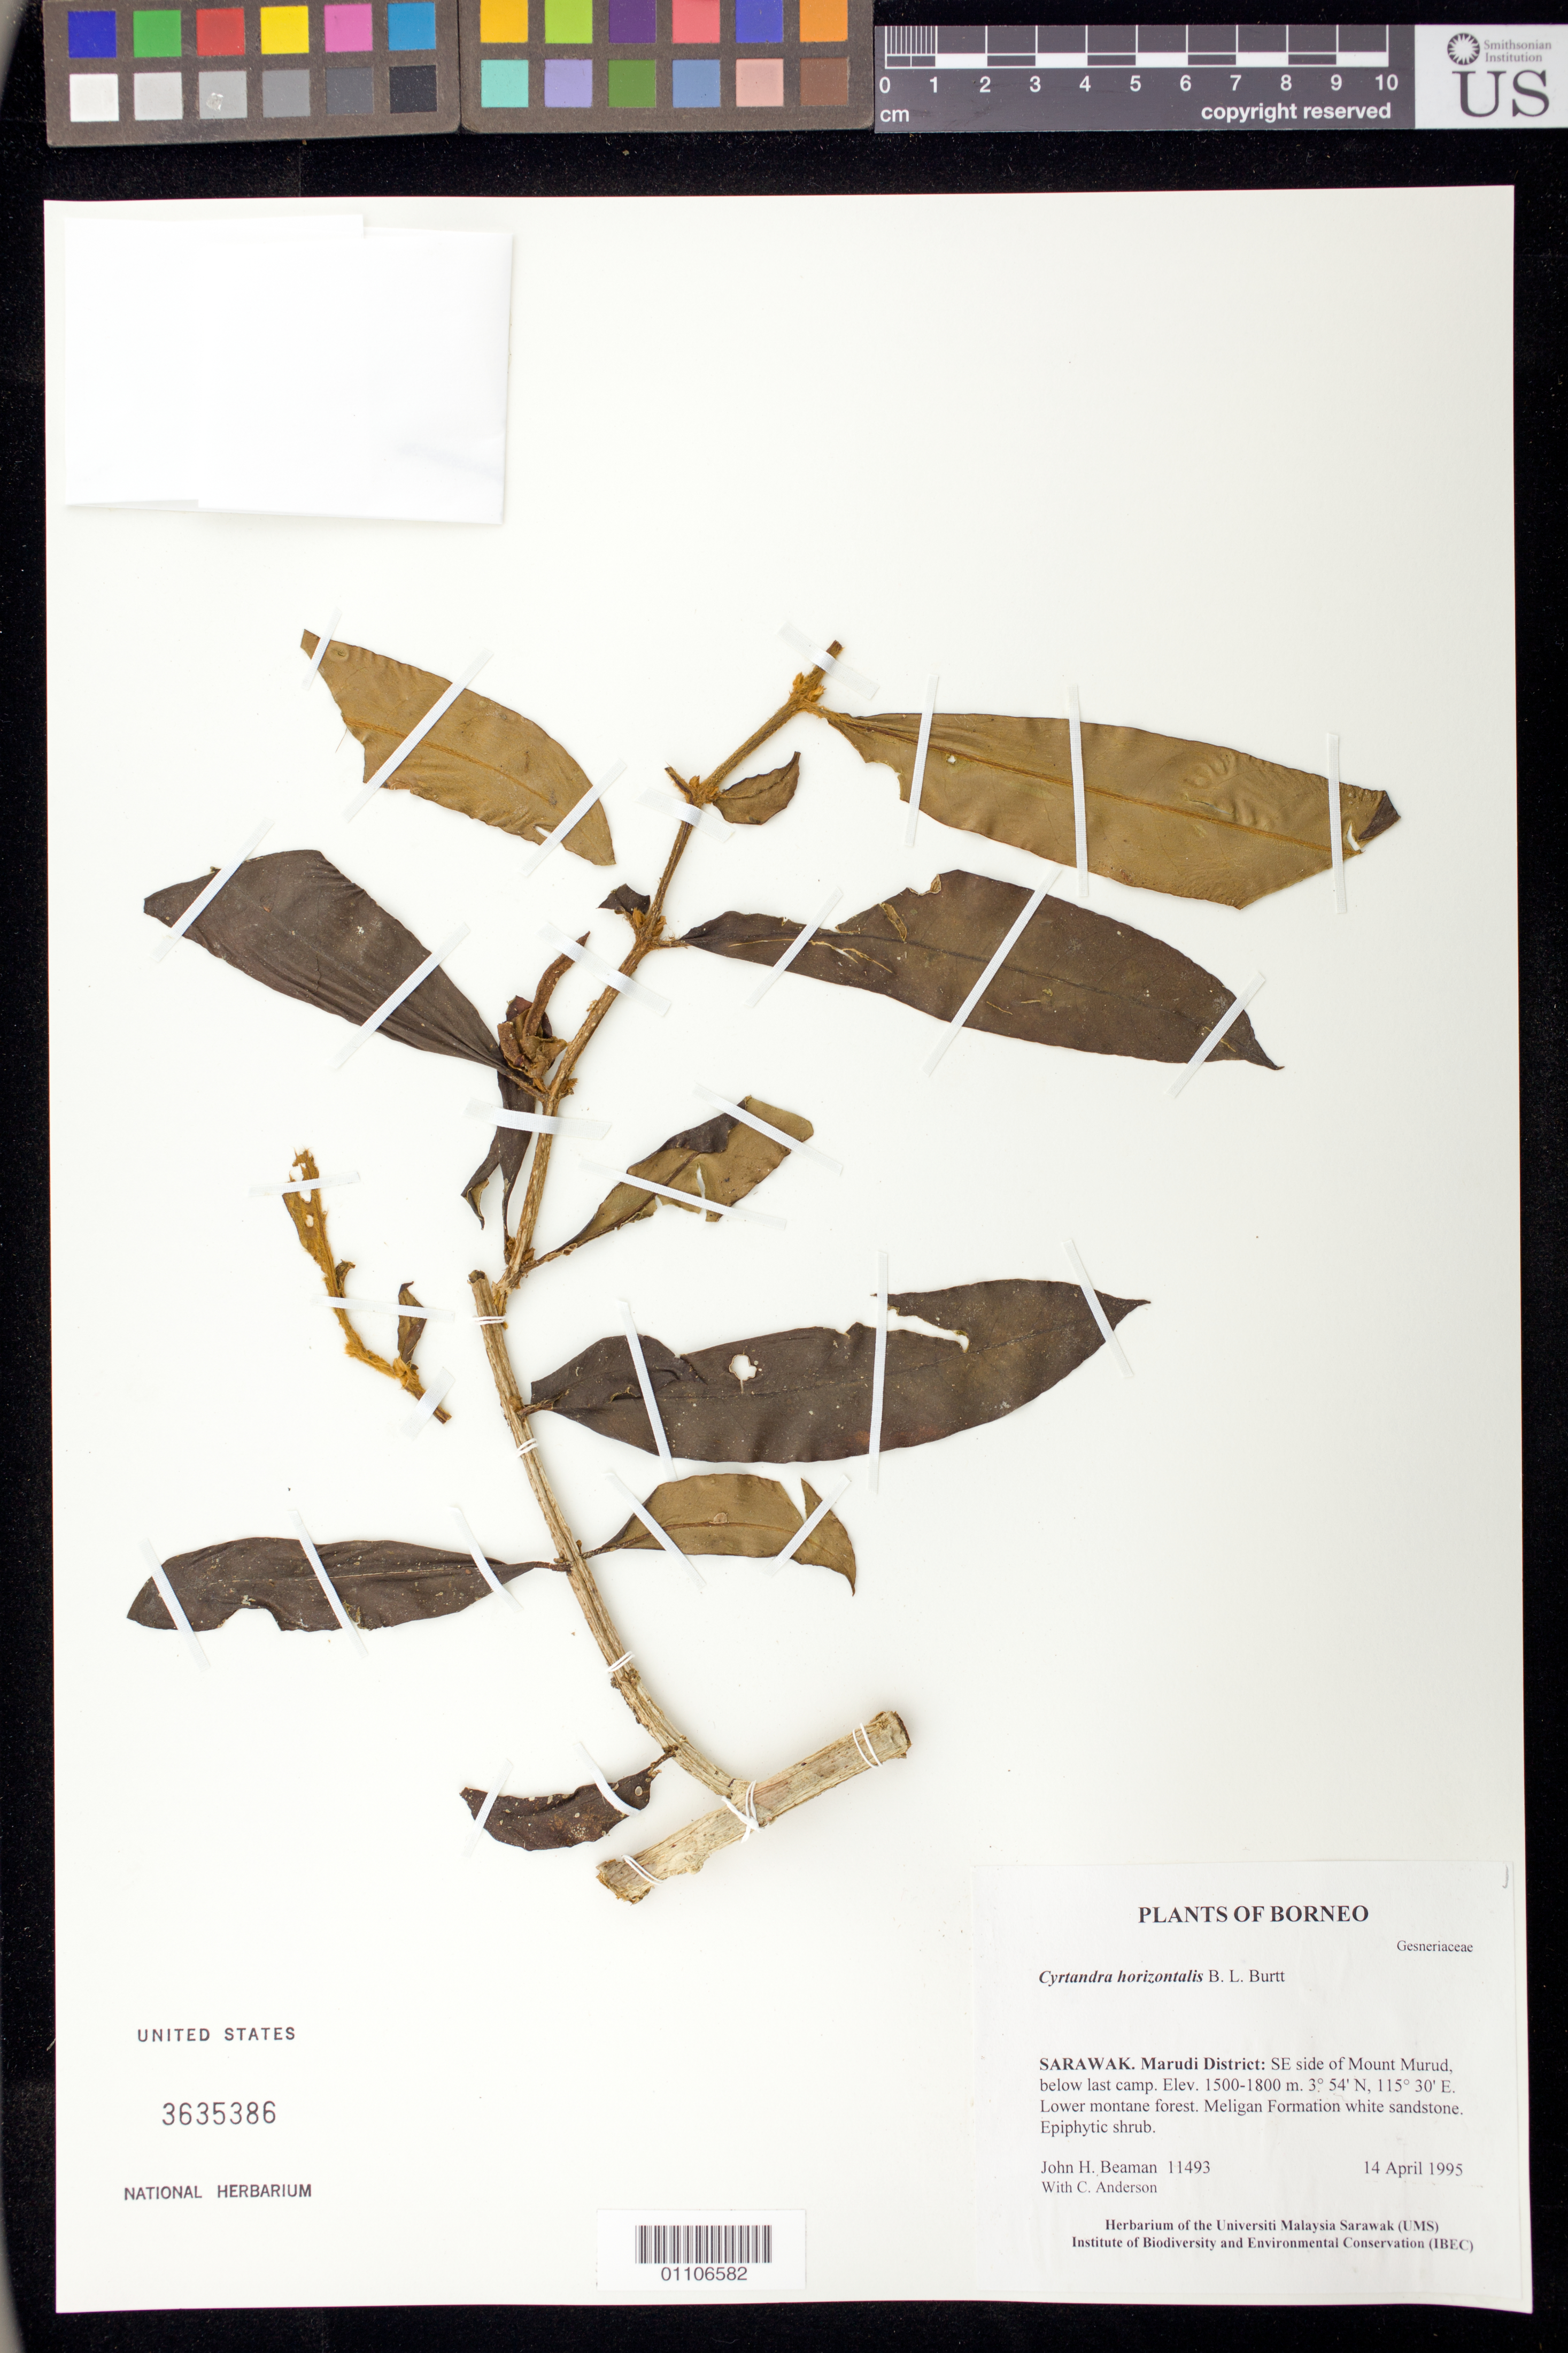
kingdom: Plantae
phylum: Tracheophyta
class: Magnoliopsida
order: Lamiales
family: Gesneriaceae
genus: Cyrtandra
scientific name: Cyrtandra horizontalis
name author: B.L. Burtt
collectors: J. H. Beaman & C. Anderson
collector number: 11493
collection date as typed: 14 Apr 1995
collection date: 1995-04-14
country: Malaysia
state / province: Sarawak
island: Borneo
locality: Marudi District: SE side of Mount Murud, below last camp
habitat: Meligan Formation white sandstone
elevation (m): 1500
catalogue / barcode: US 3635386